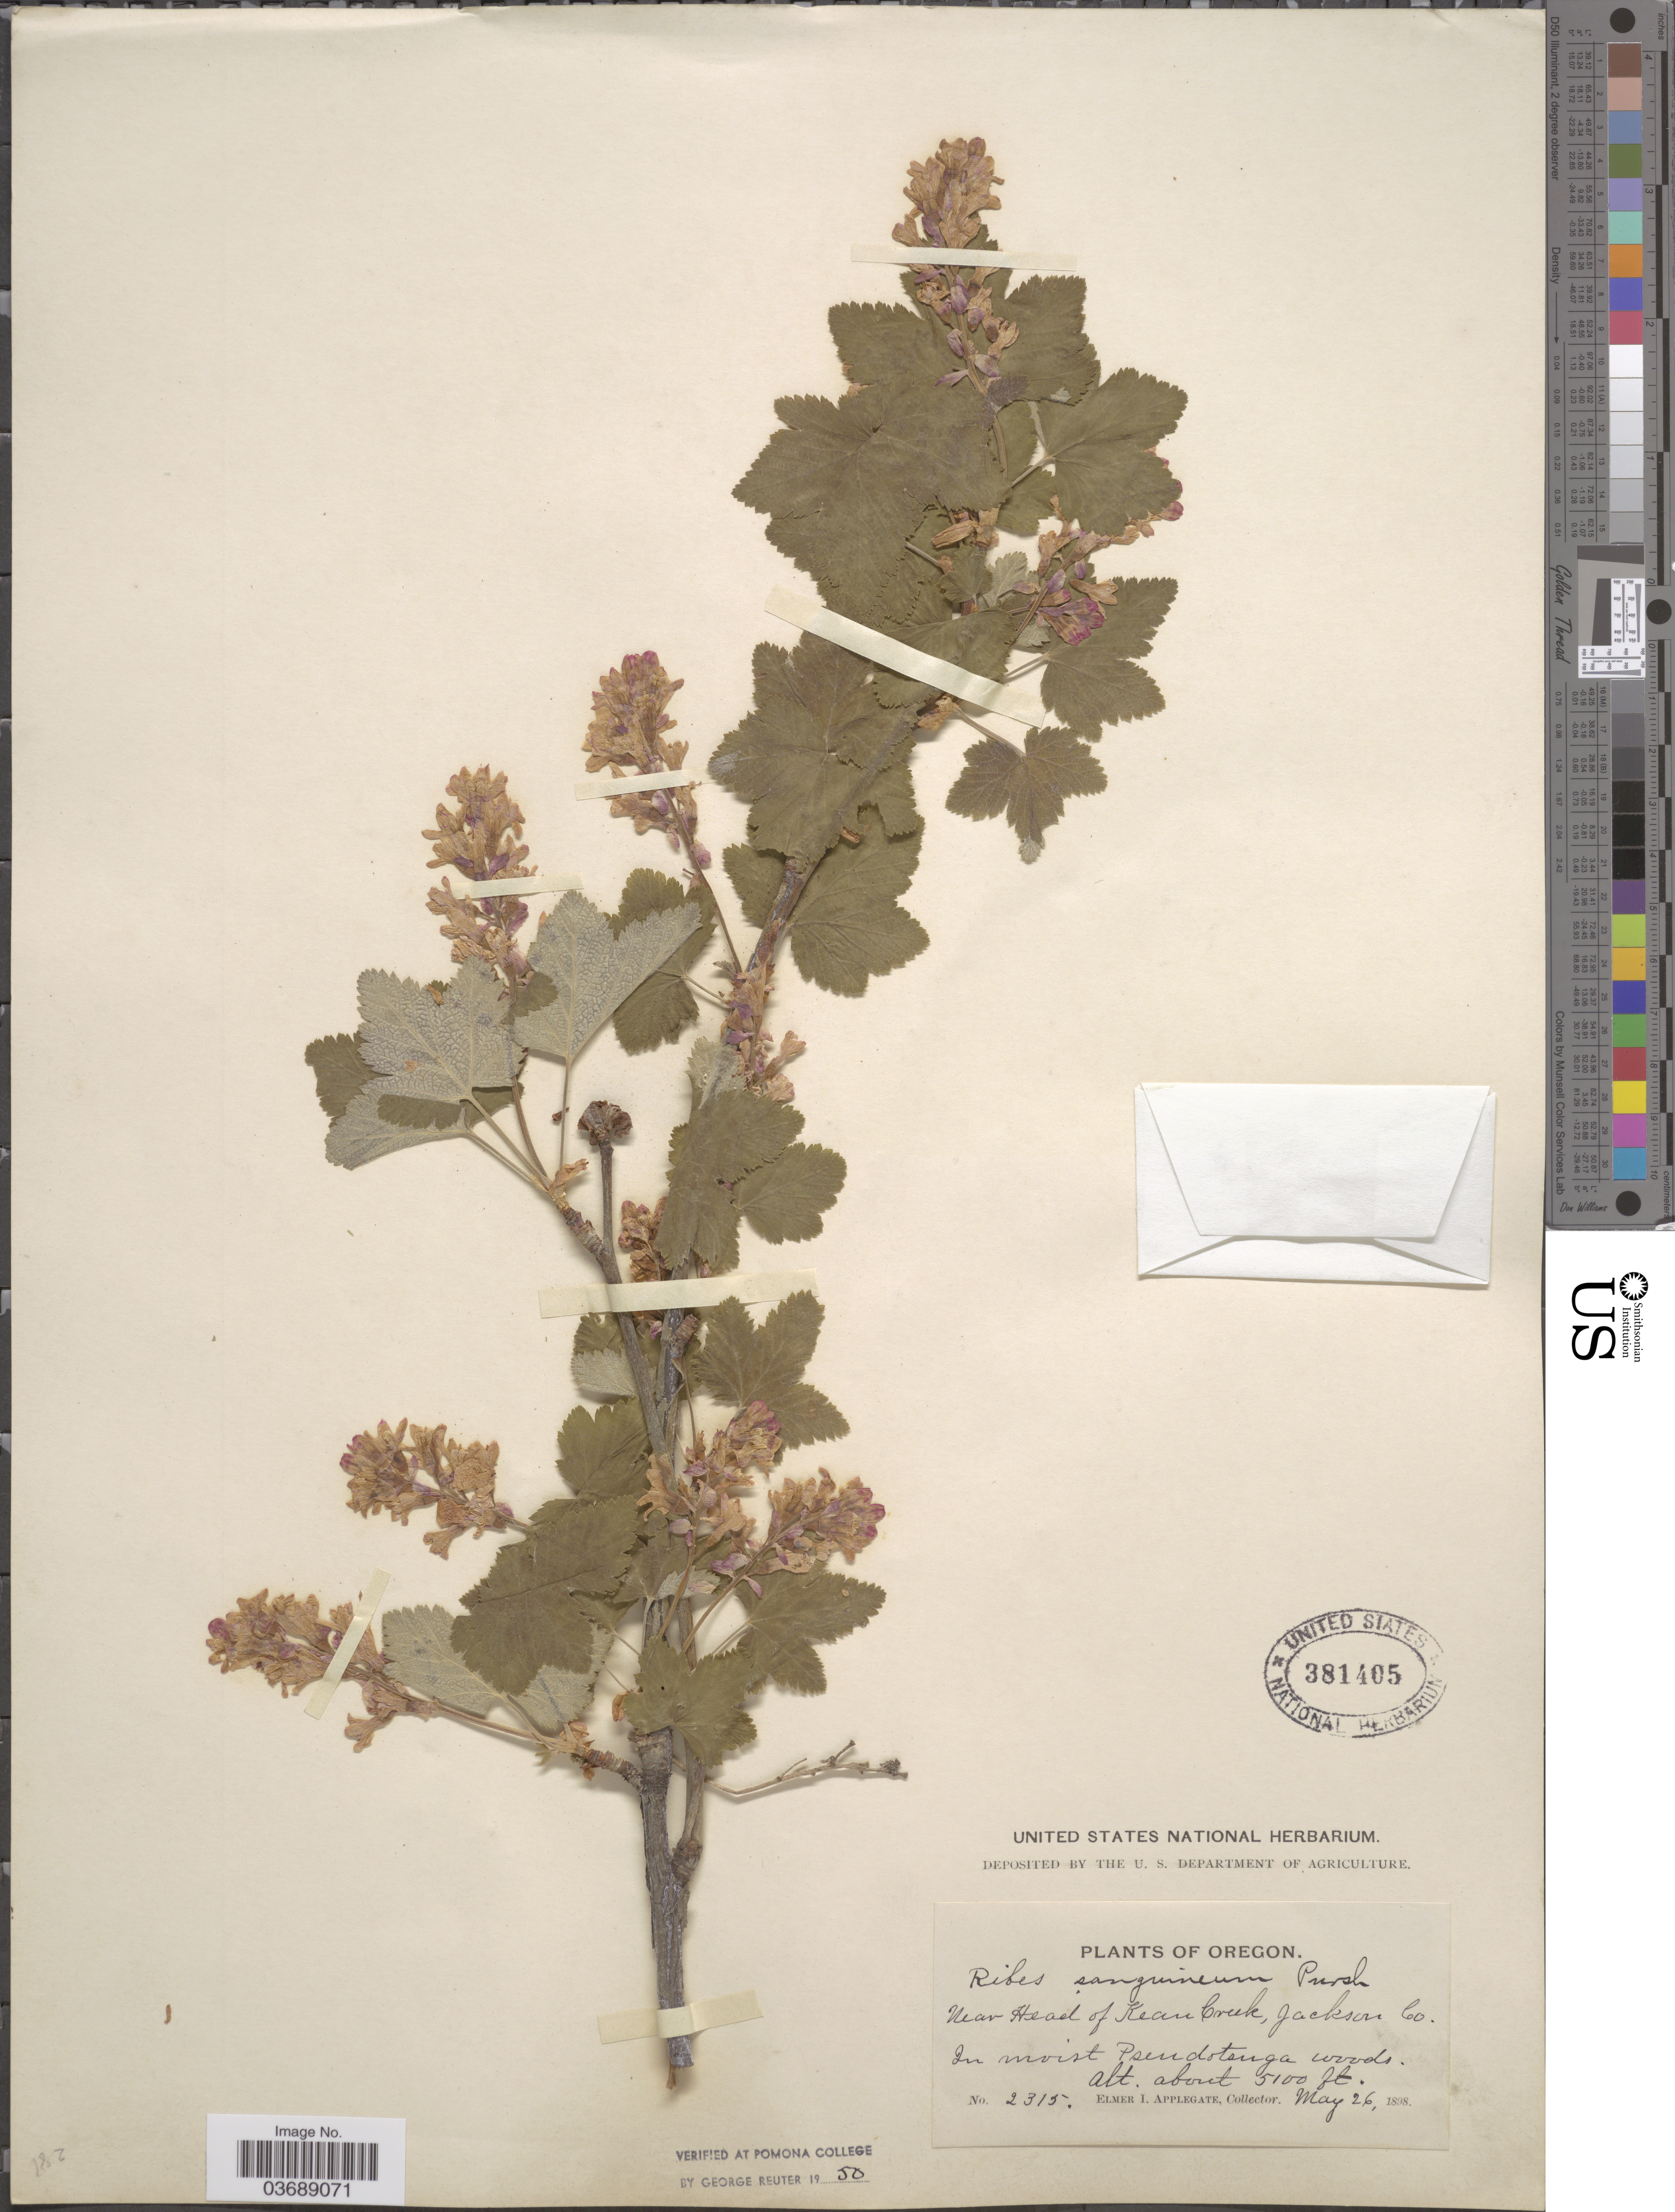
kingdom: Plantae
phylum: Tracheophyta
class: Magnoliopsida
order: Saxifragales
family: Grossulariaceae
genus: Ribes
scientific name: Ribes sanguineum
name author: Pursh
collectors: E. I. Applegate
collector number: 2315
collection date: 1898-05-26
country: United States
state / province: Oregon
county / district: Jackson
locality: Near Head of Kean Creek, Jackson Co.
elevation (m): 1554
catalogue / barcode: US 381405